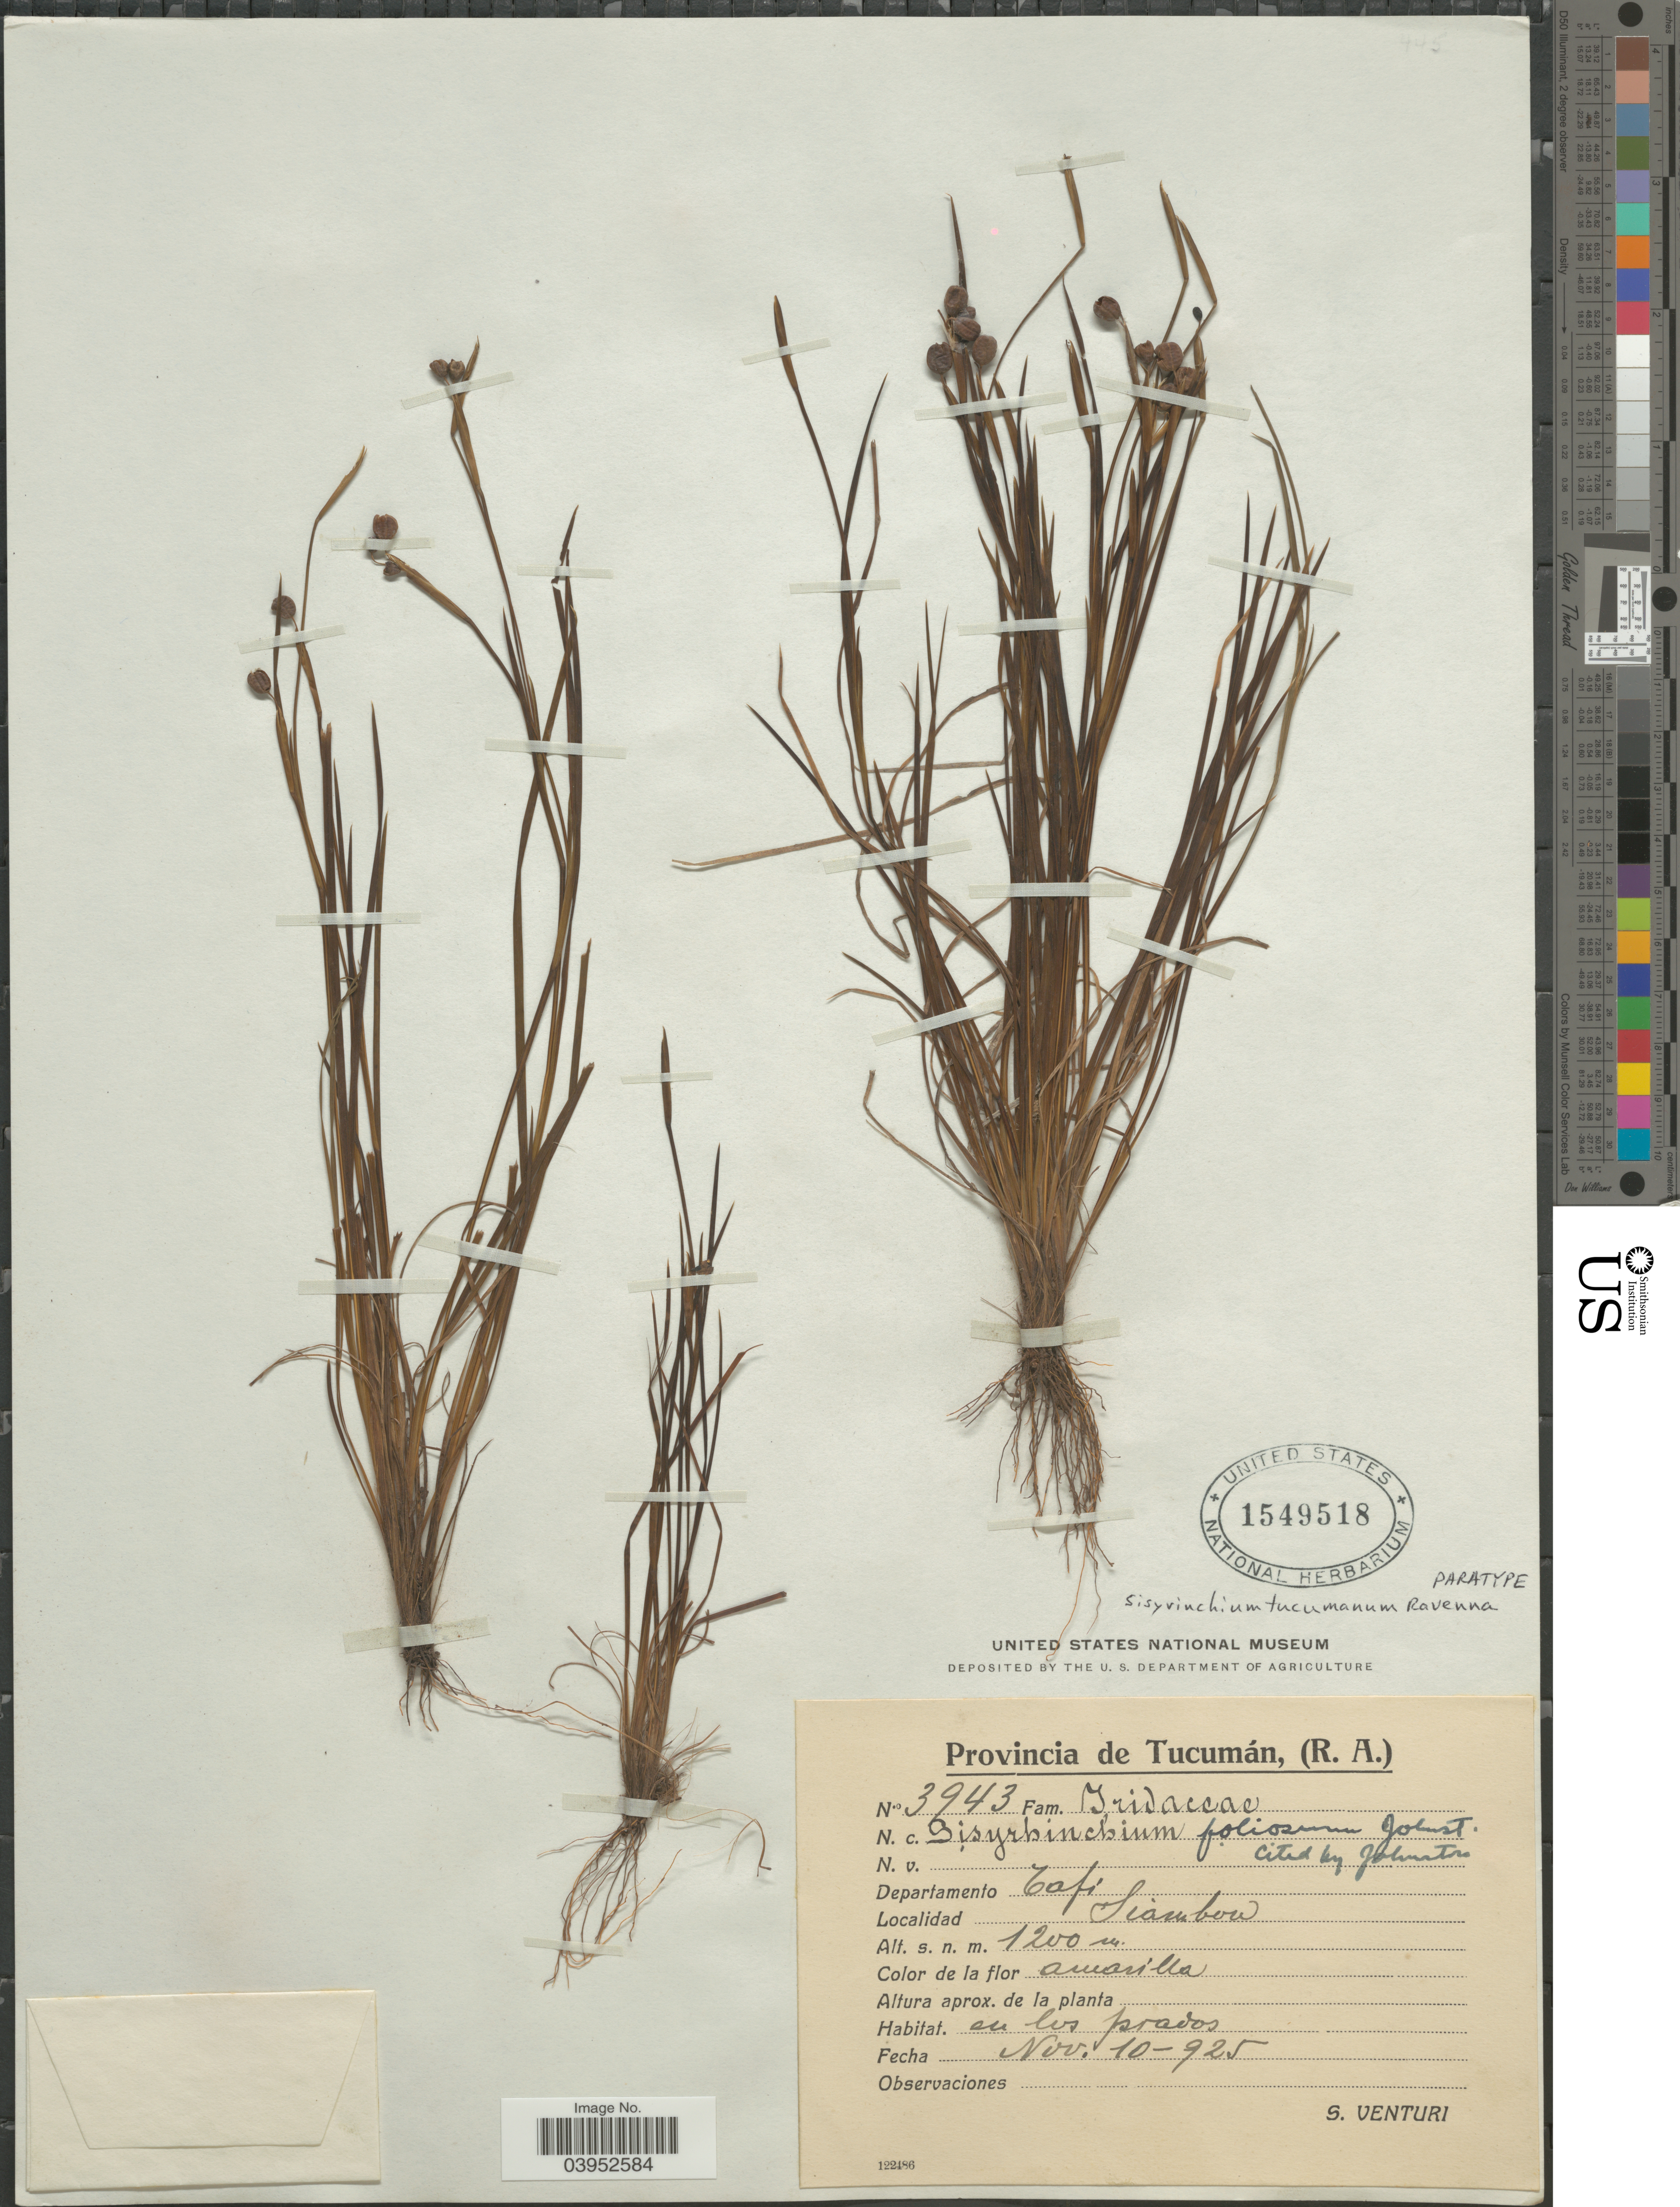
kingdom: Plantae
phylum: Tracheophyta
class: Liliopsida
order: Asparagales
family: Iridaceae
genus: Sisyrinchium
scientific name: Sisyrinchium tucumanum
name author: Ravenna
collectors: S. Venturi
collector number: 3943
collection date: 1925-11-10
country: Argentina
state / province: Tucuman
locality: Departamento Tafi. Siambon.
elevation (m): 1200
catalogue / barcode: US 1549518